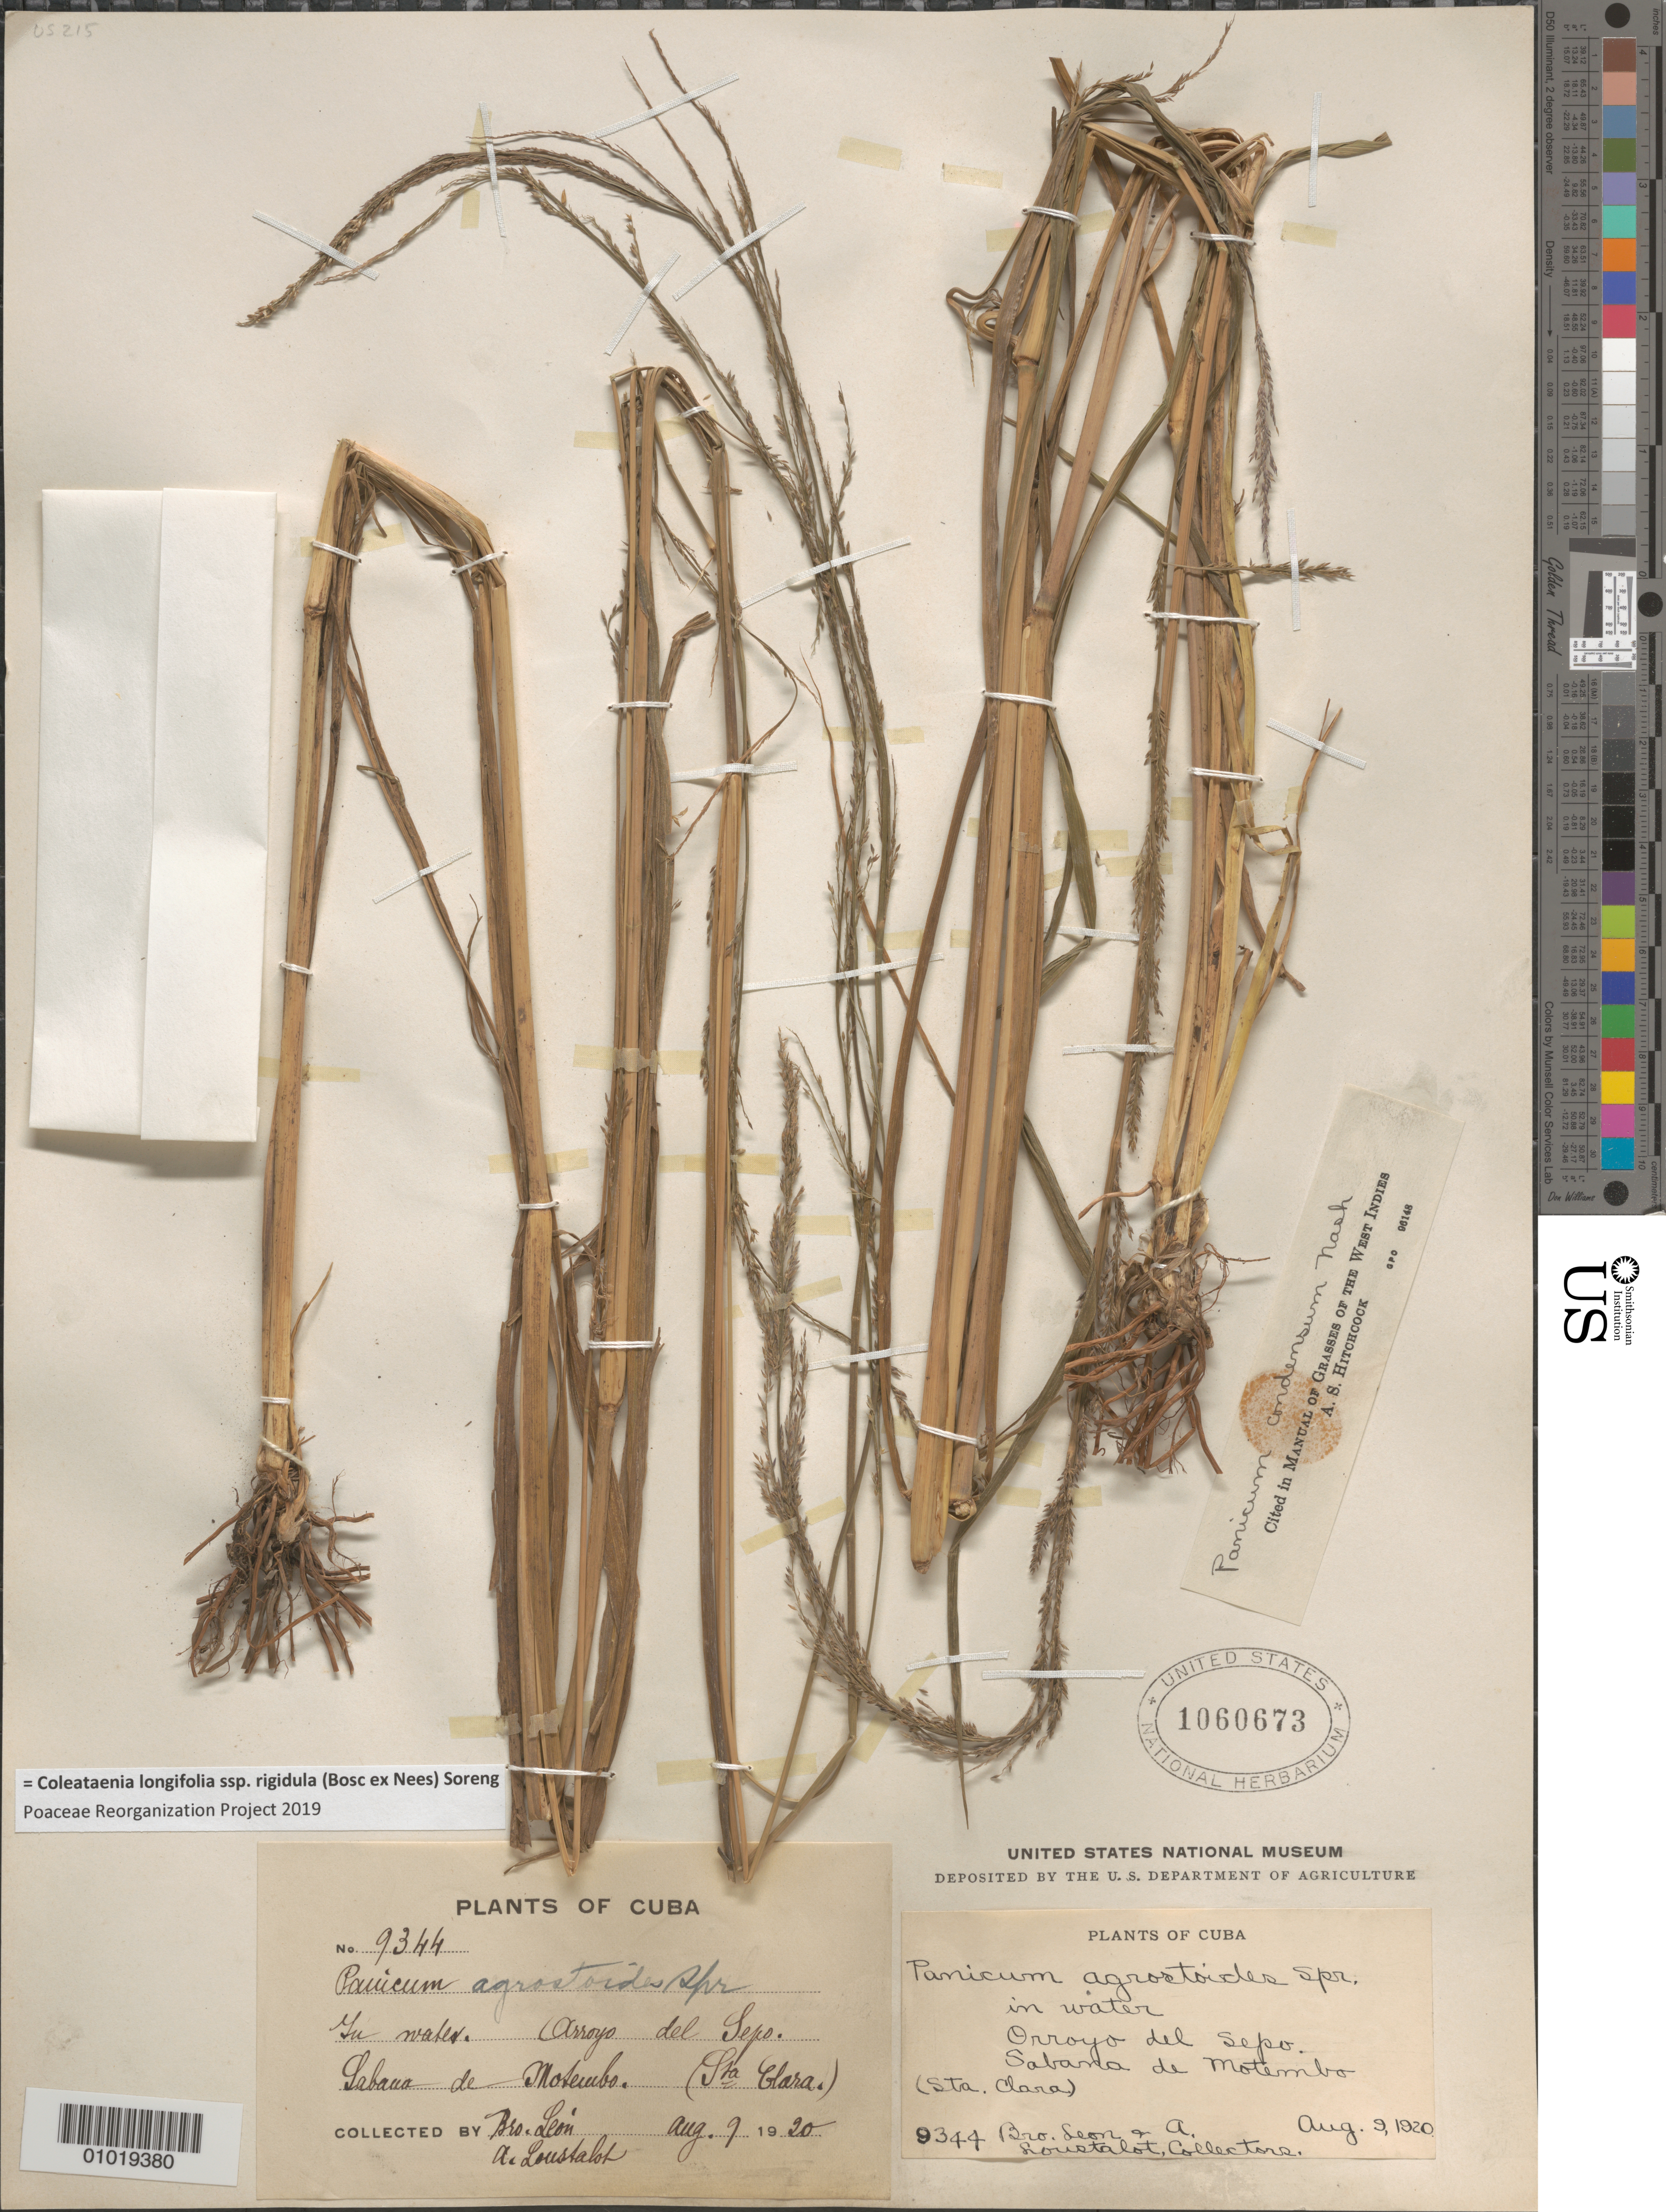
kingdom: Plantae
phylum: Tracheophyta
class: Liliopsida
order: Poales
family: Poaceae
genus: Panicum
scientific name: Panicum condensum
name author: Nash ex Small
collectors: Bro. León & A. Loustalot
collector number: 9344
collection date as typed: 09 Aug 1920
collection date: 1920-08-09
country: Cuba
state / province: Villa Clara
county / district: Santa Clara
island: Cuba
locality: Arroyo de Sepo, Sabana de Motembo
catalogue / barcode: US 1060673